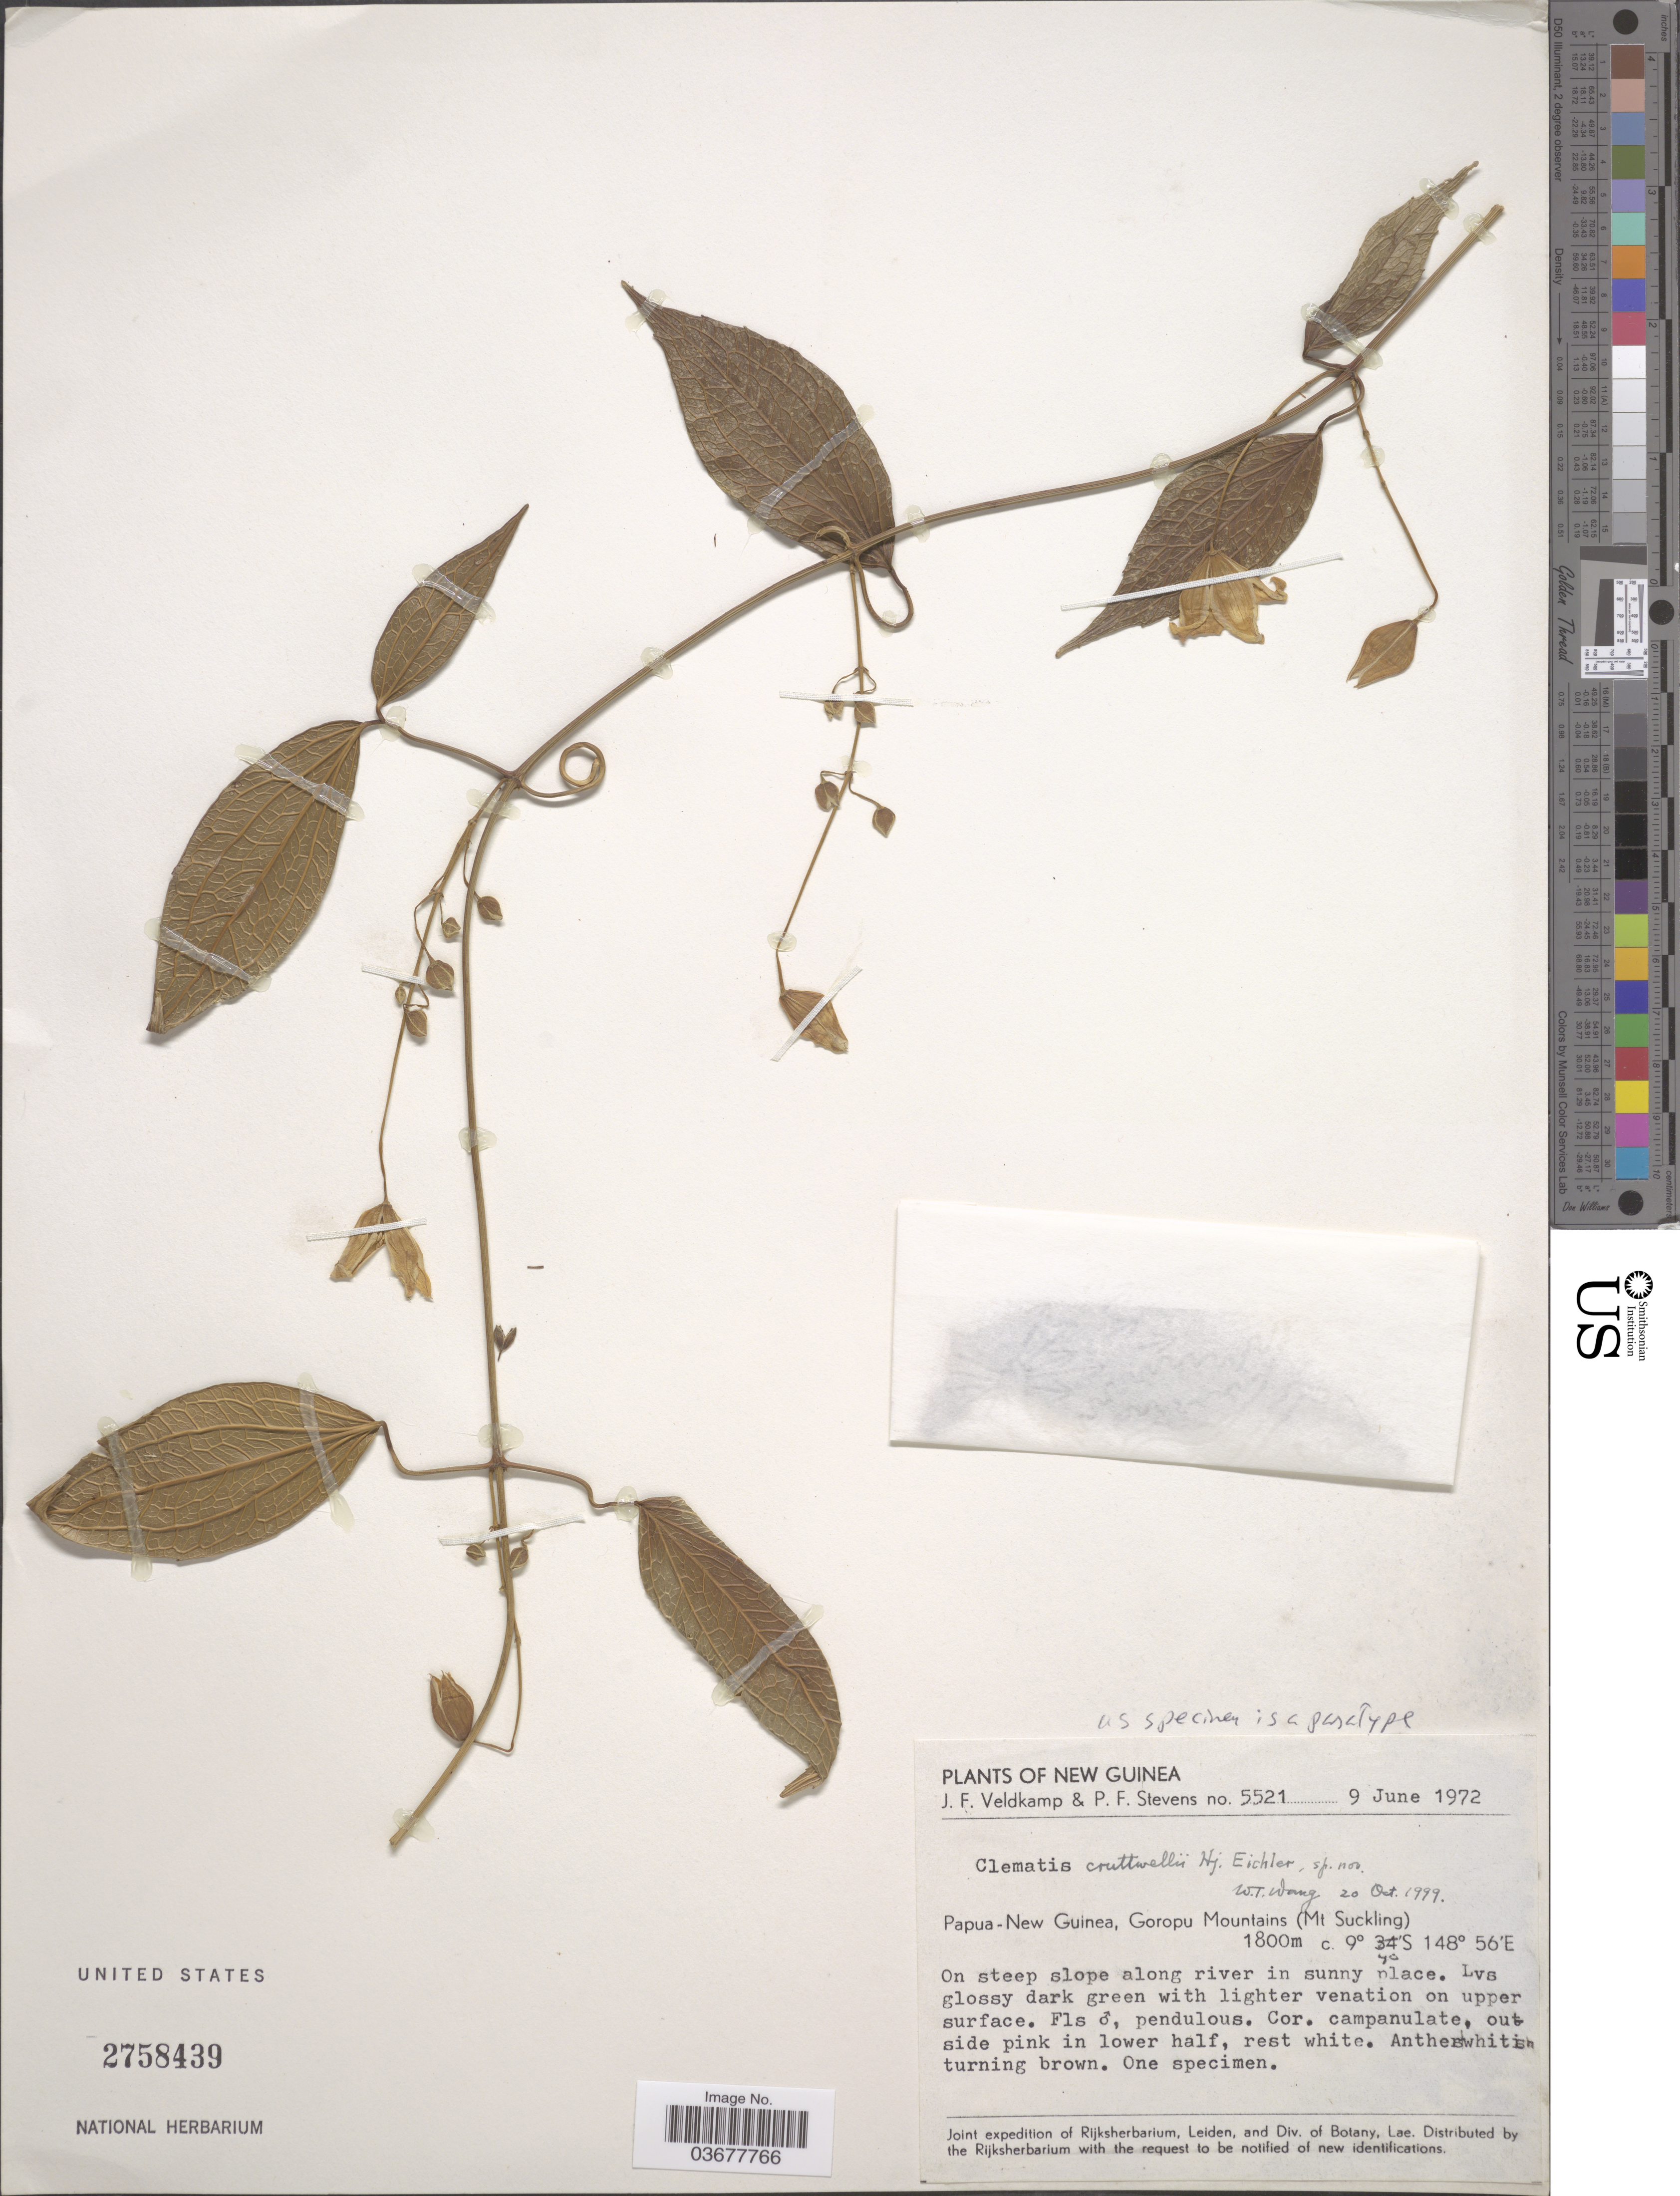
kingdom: Plantae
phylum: Tracheophyta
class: Magnoliopsida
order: Ranunculales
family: Ranunculaceae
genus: Clematis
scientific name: Clematis cruttwellii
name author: H. Eichler ex W.T. Wang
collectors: J. F. Veldkamp & P. F. Stevens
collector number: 5521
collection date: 1972-06-09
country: Papua New Guinea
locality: New Guinea. Papua-New Guinea, Goropu Mountains (Mt Suckling).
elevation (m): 1800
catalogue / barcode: US 2758439